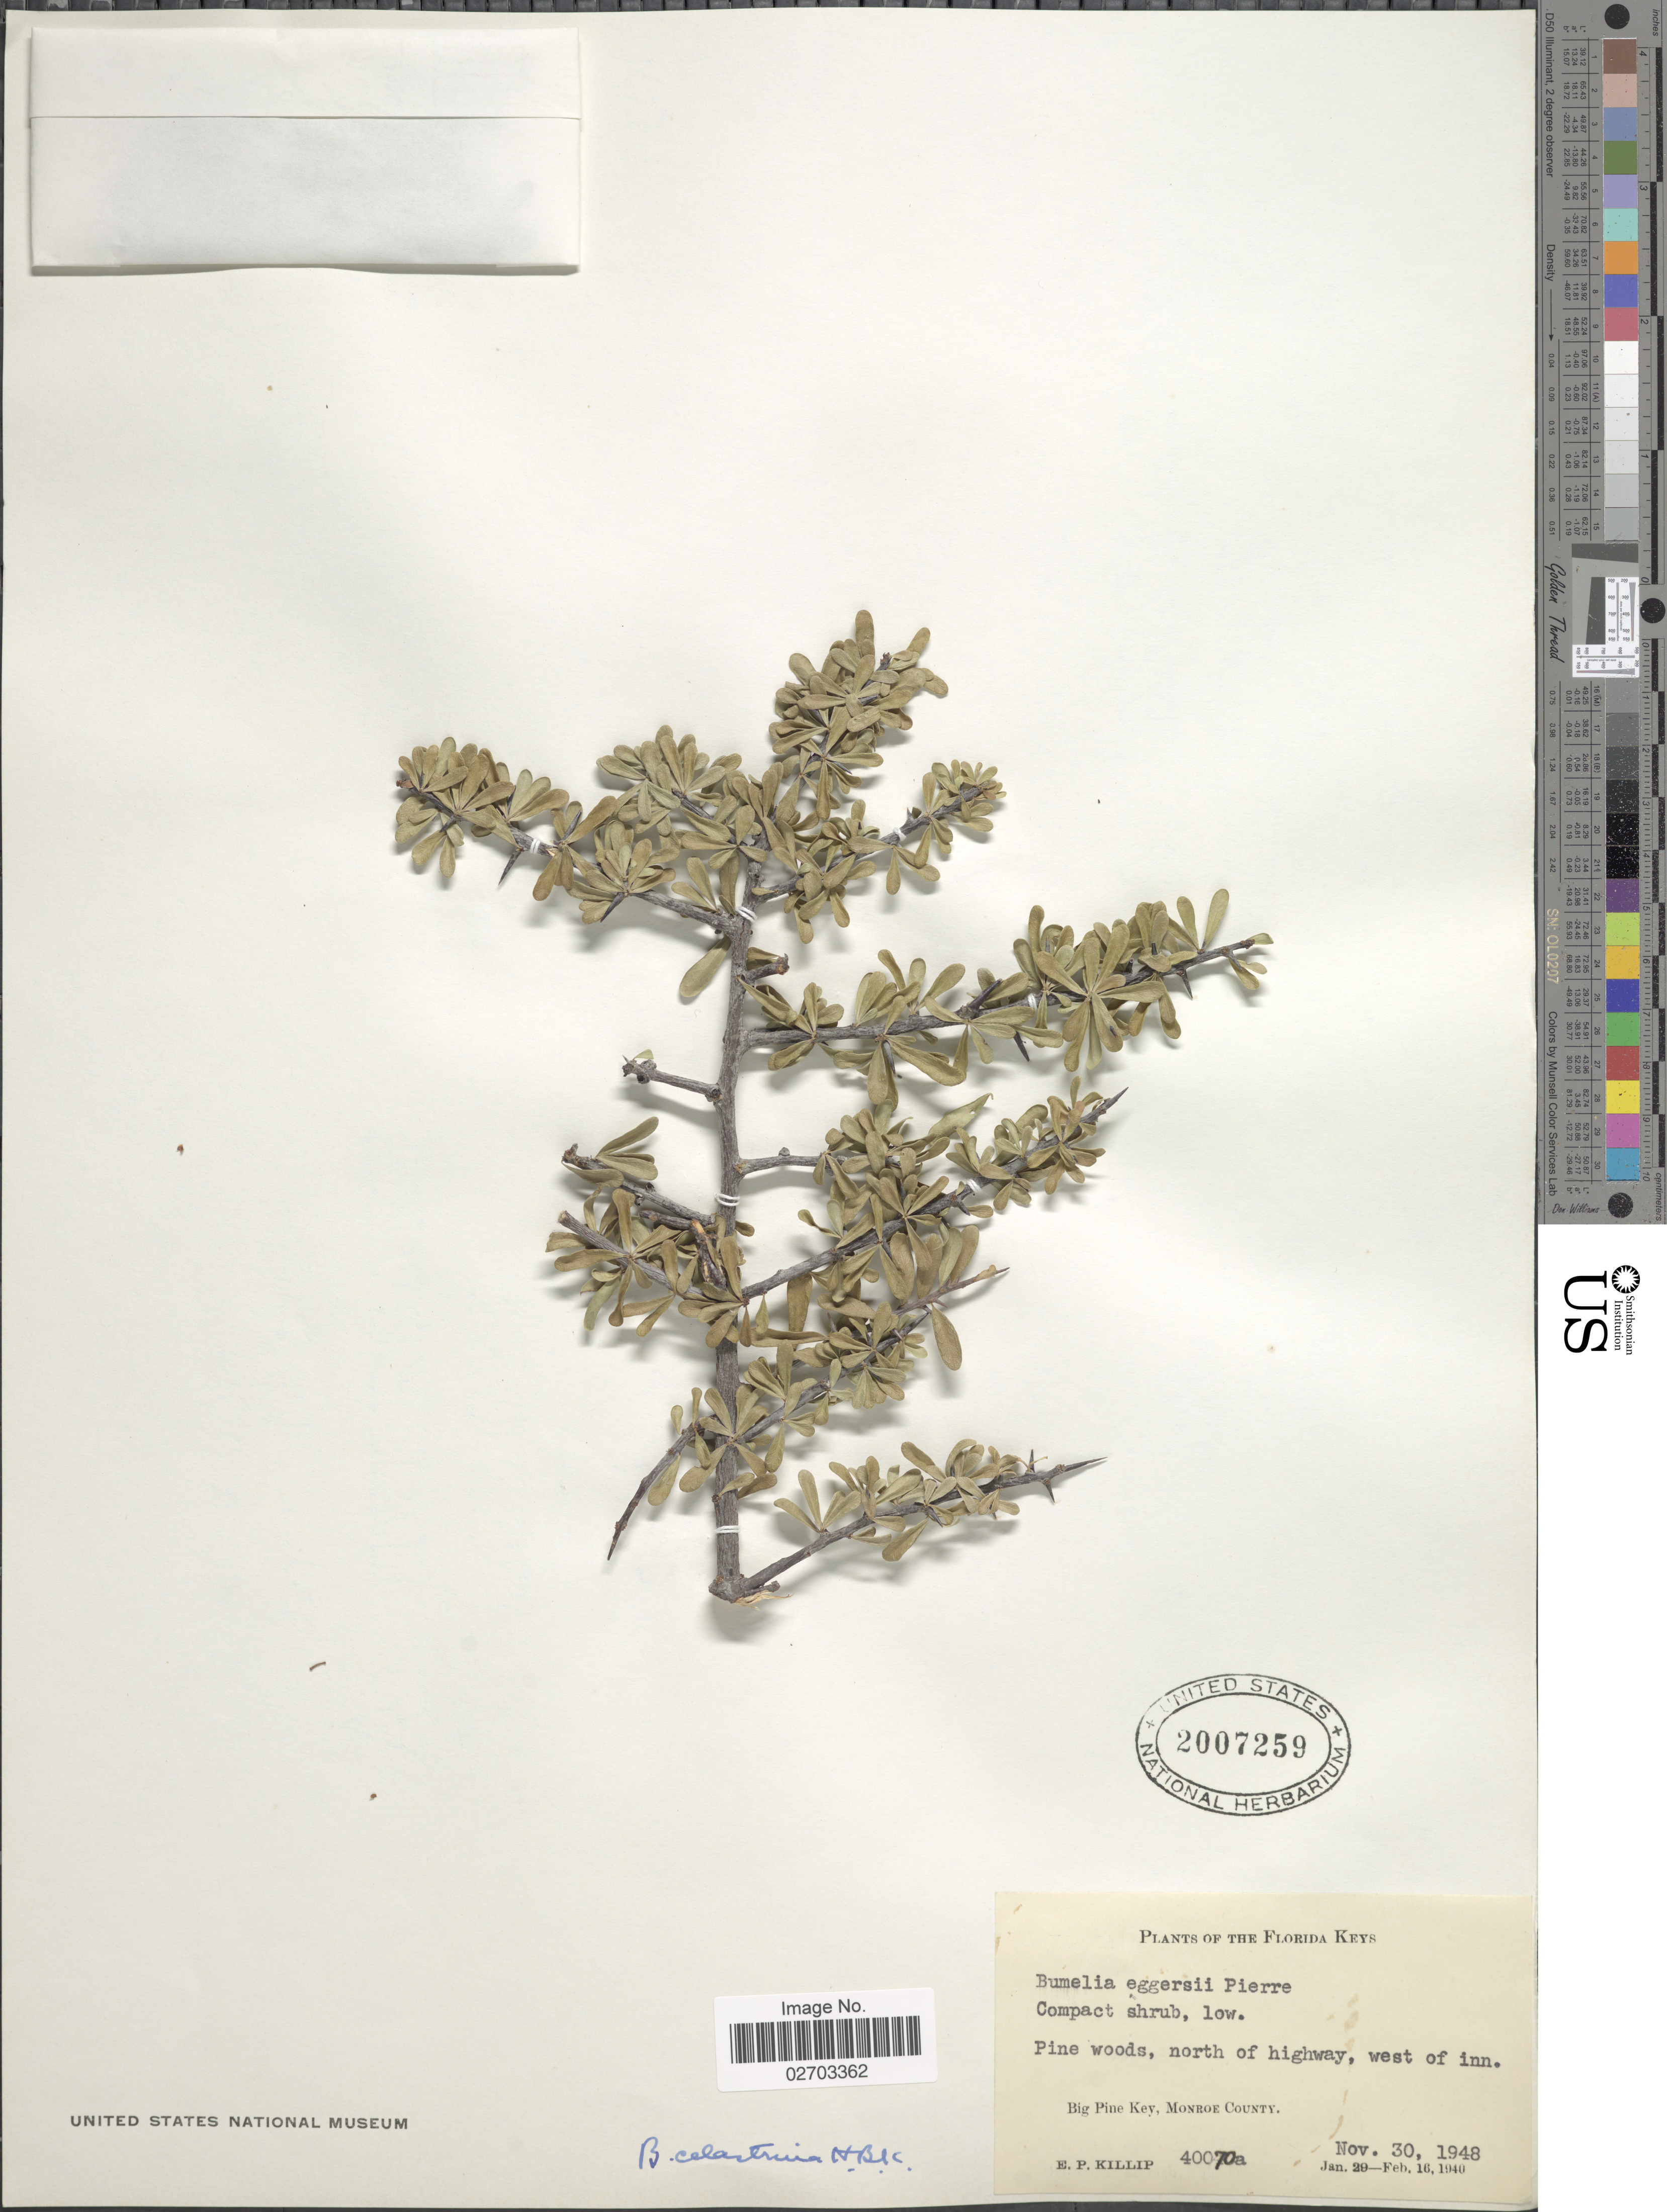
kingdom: Plantae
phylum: Tracheophyta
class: Magnoliopsida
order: Ericales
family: Sapotaceae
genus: Sideroxylon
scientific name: Sideroxylon sp.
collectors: E. P. Killip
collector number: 40070a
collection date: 1948-11-30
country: United States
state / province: Florida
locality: Florida Keys, Pine woods, north of highway, west of inn., Big Pine Key, Monroe County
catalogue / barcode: US 2007259